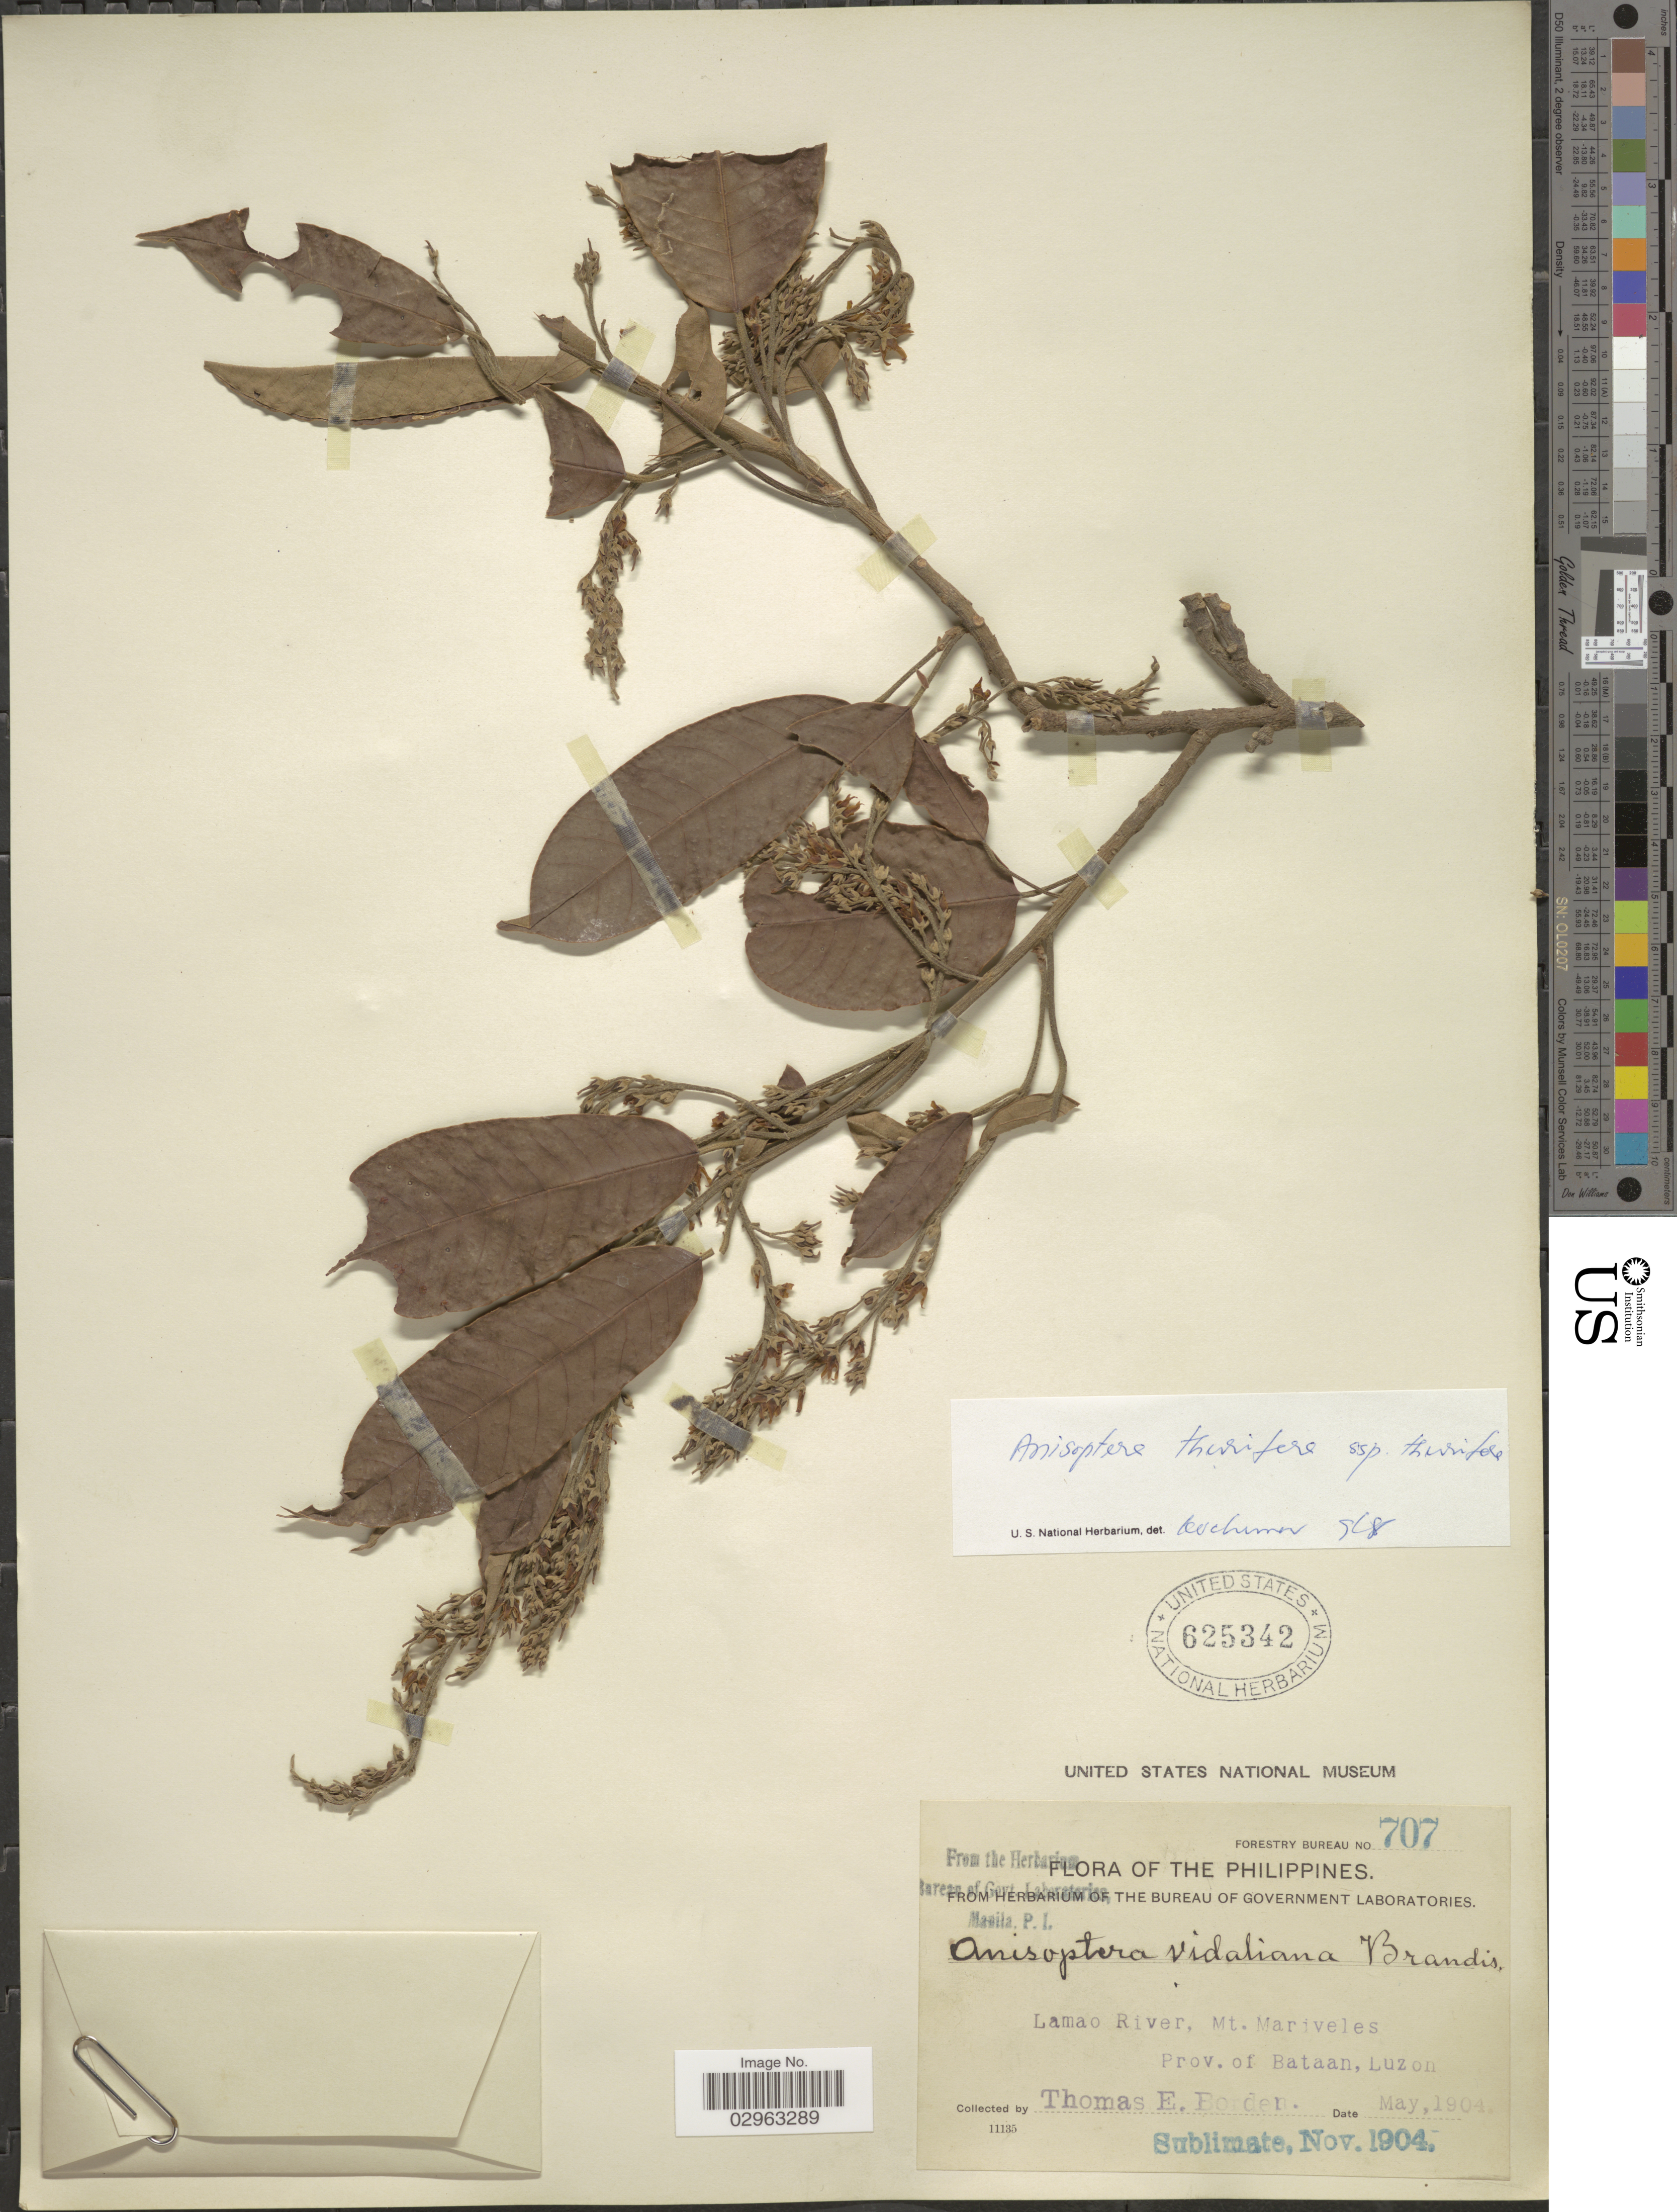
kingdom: Plantae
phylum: Tracheophyta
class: Magnoliopsida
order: Malvales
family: Dipterocarpaceae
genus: Anisoptera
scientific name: Anisoptera thurifera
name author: (Blanco) Blume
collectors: T. E. Borden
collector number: Forestry Bureau 707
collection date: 1904-05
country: Philippines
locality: Lamao River, Mt. Mariveles, Province of Bataan, Luzon.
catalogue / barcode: US 625342